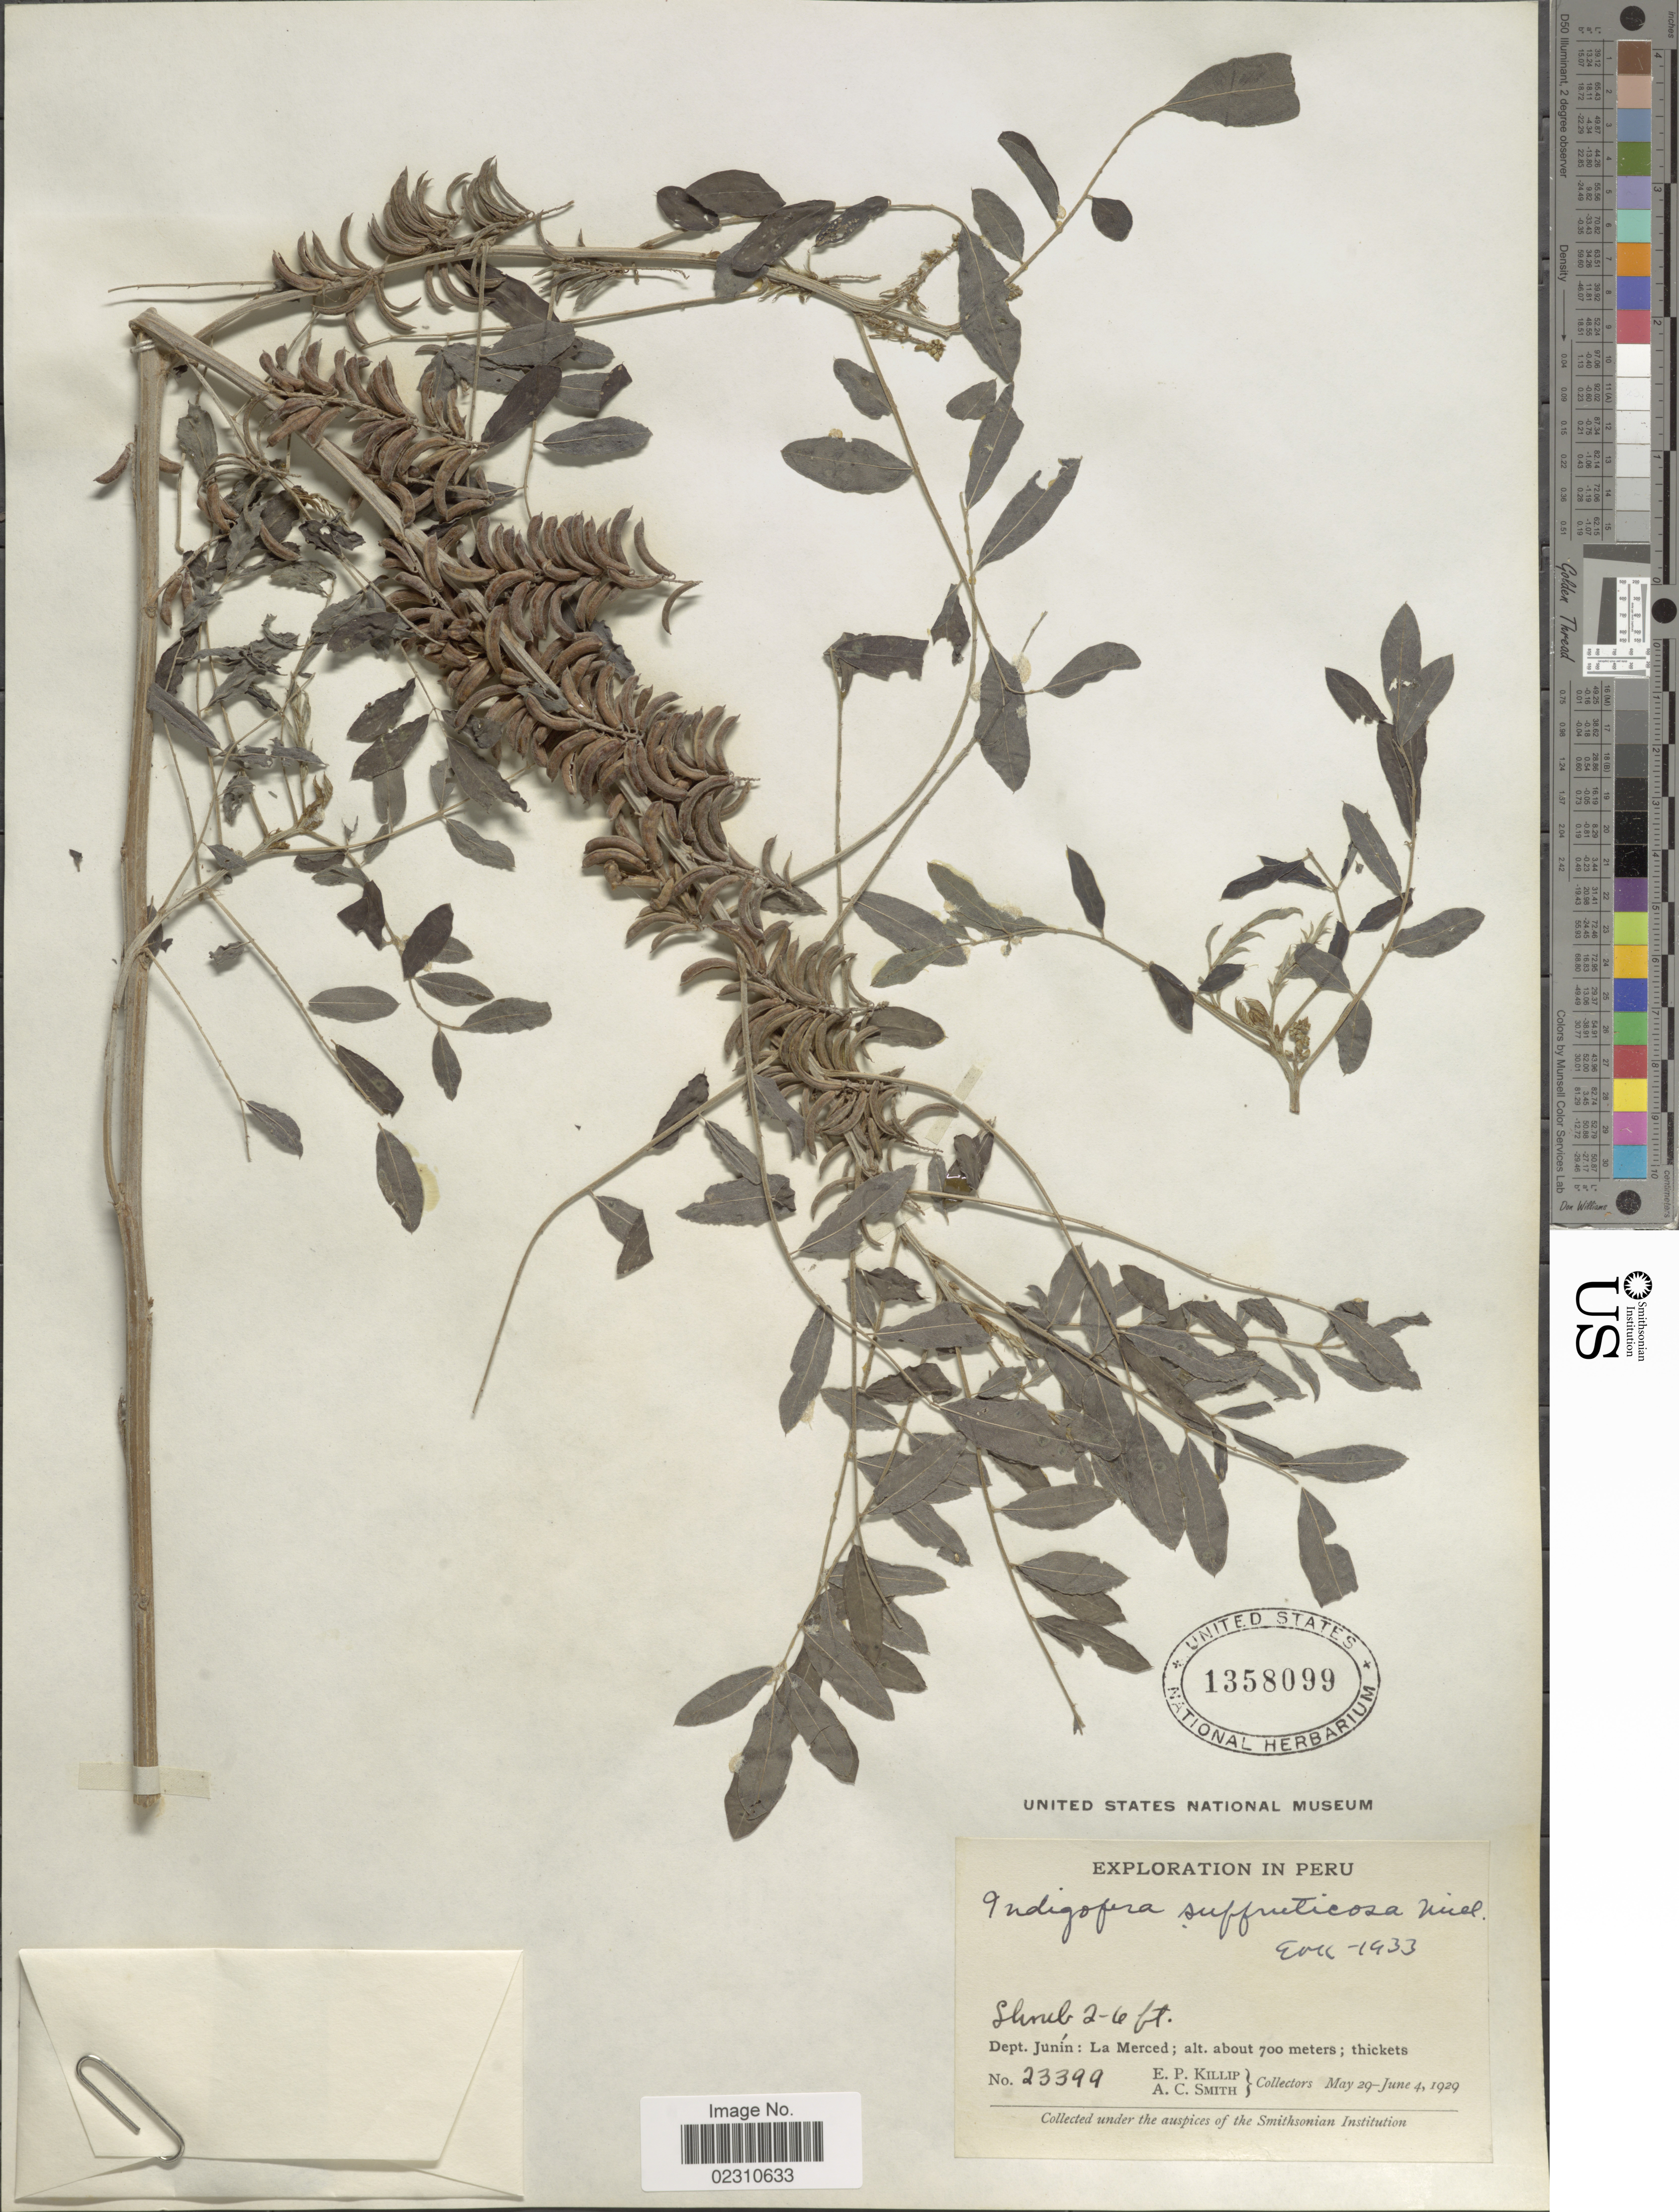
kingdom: Plantae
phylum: Tracheophyta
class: Magnoliopsida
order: Fabales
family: Fabaceae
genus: Indigofera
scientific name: Indigofera suffruticosa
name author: Mill.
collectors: E. P. Killip & A. C. Smith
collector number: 23399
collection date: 1929-05-29/1929-06-04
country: Peru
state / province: Junín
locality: Dept. Junin: La Merced.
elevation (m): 700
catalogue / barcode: US 1358099